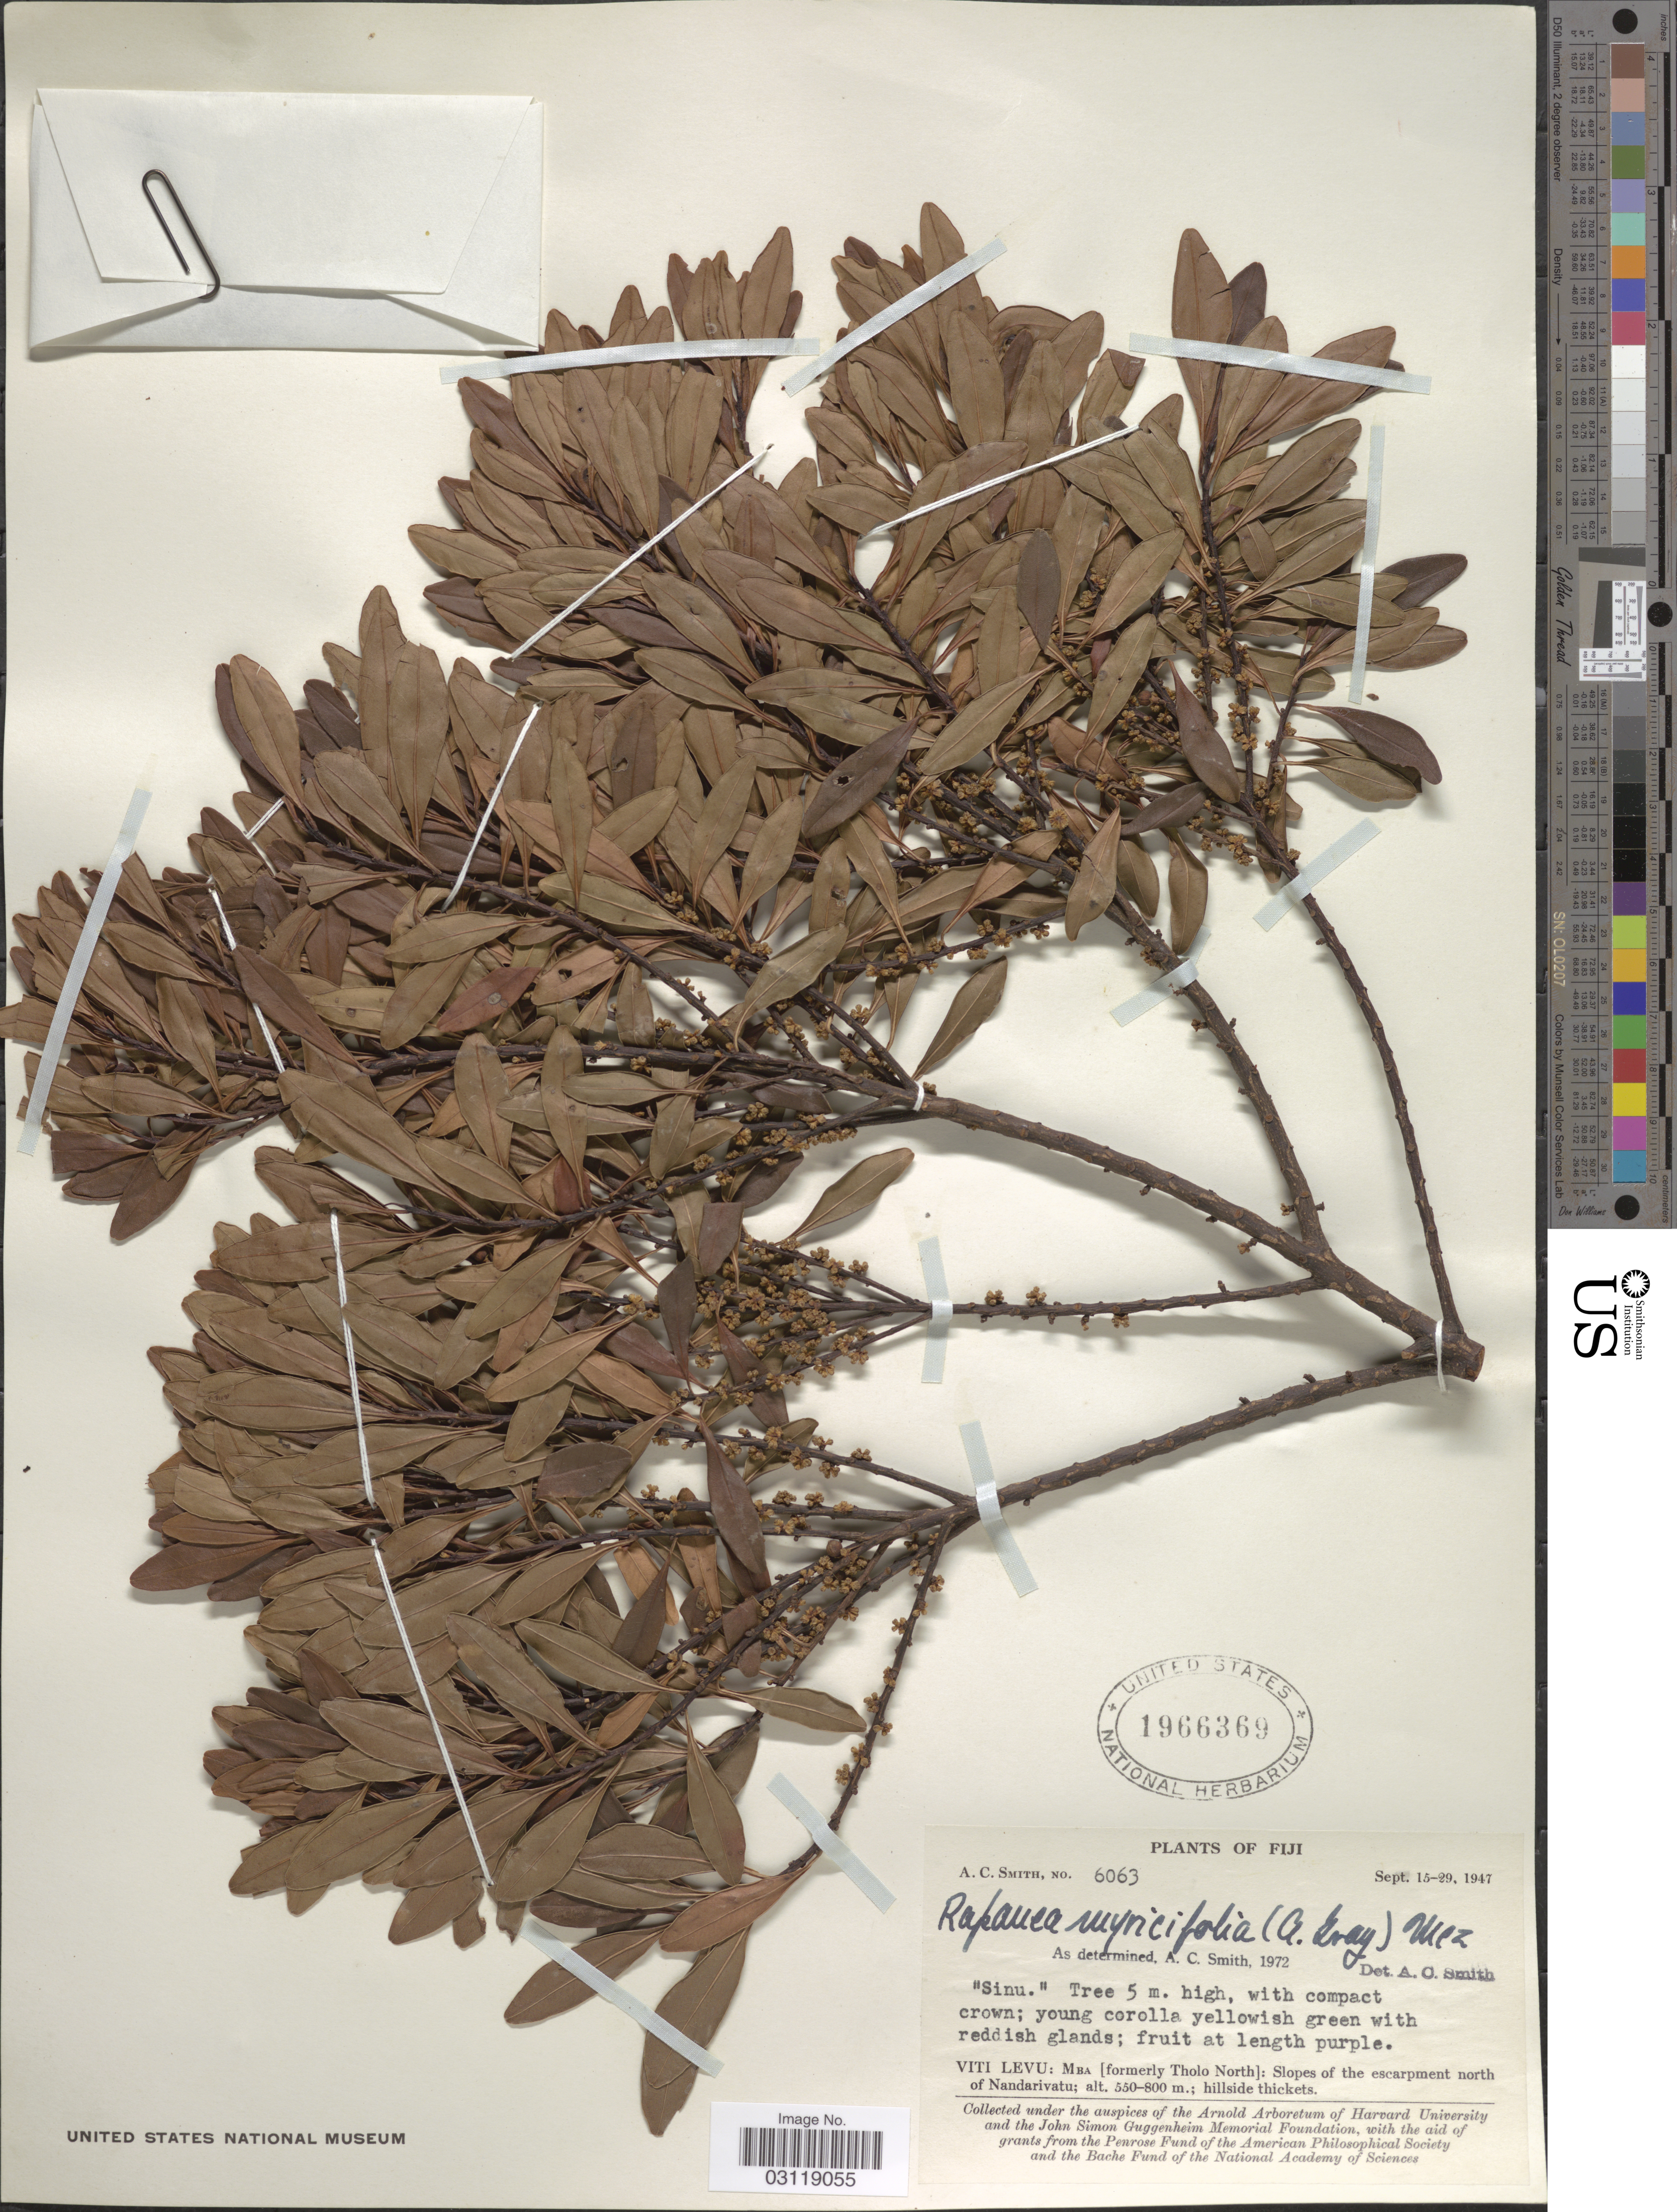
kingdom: Plantae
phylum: Tracheophyta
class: Magnoliopsida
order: Ericales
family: Primulaceae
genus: Rapanea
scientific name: Rapanea myricifolia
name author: (A. Gray) Mez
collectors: A. C. Smith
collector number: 6063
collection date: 1947-09-15/1947-09-29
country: Fiji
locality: Viti Levu: Mba [formerly Tholo North]: Slopes of the escarpement north of Nandarivatu.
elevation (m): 550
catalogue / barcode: US 1966369